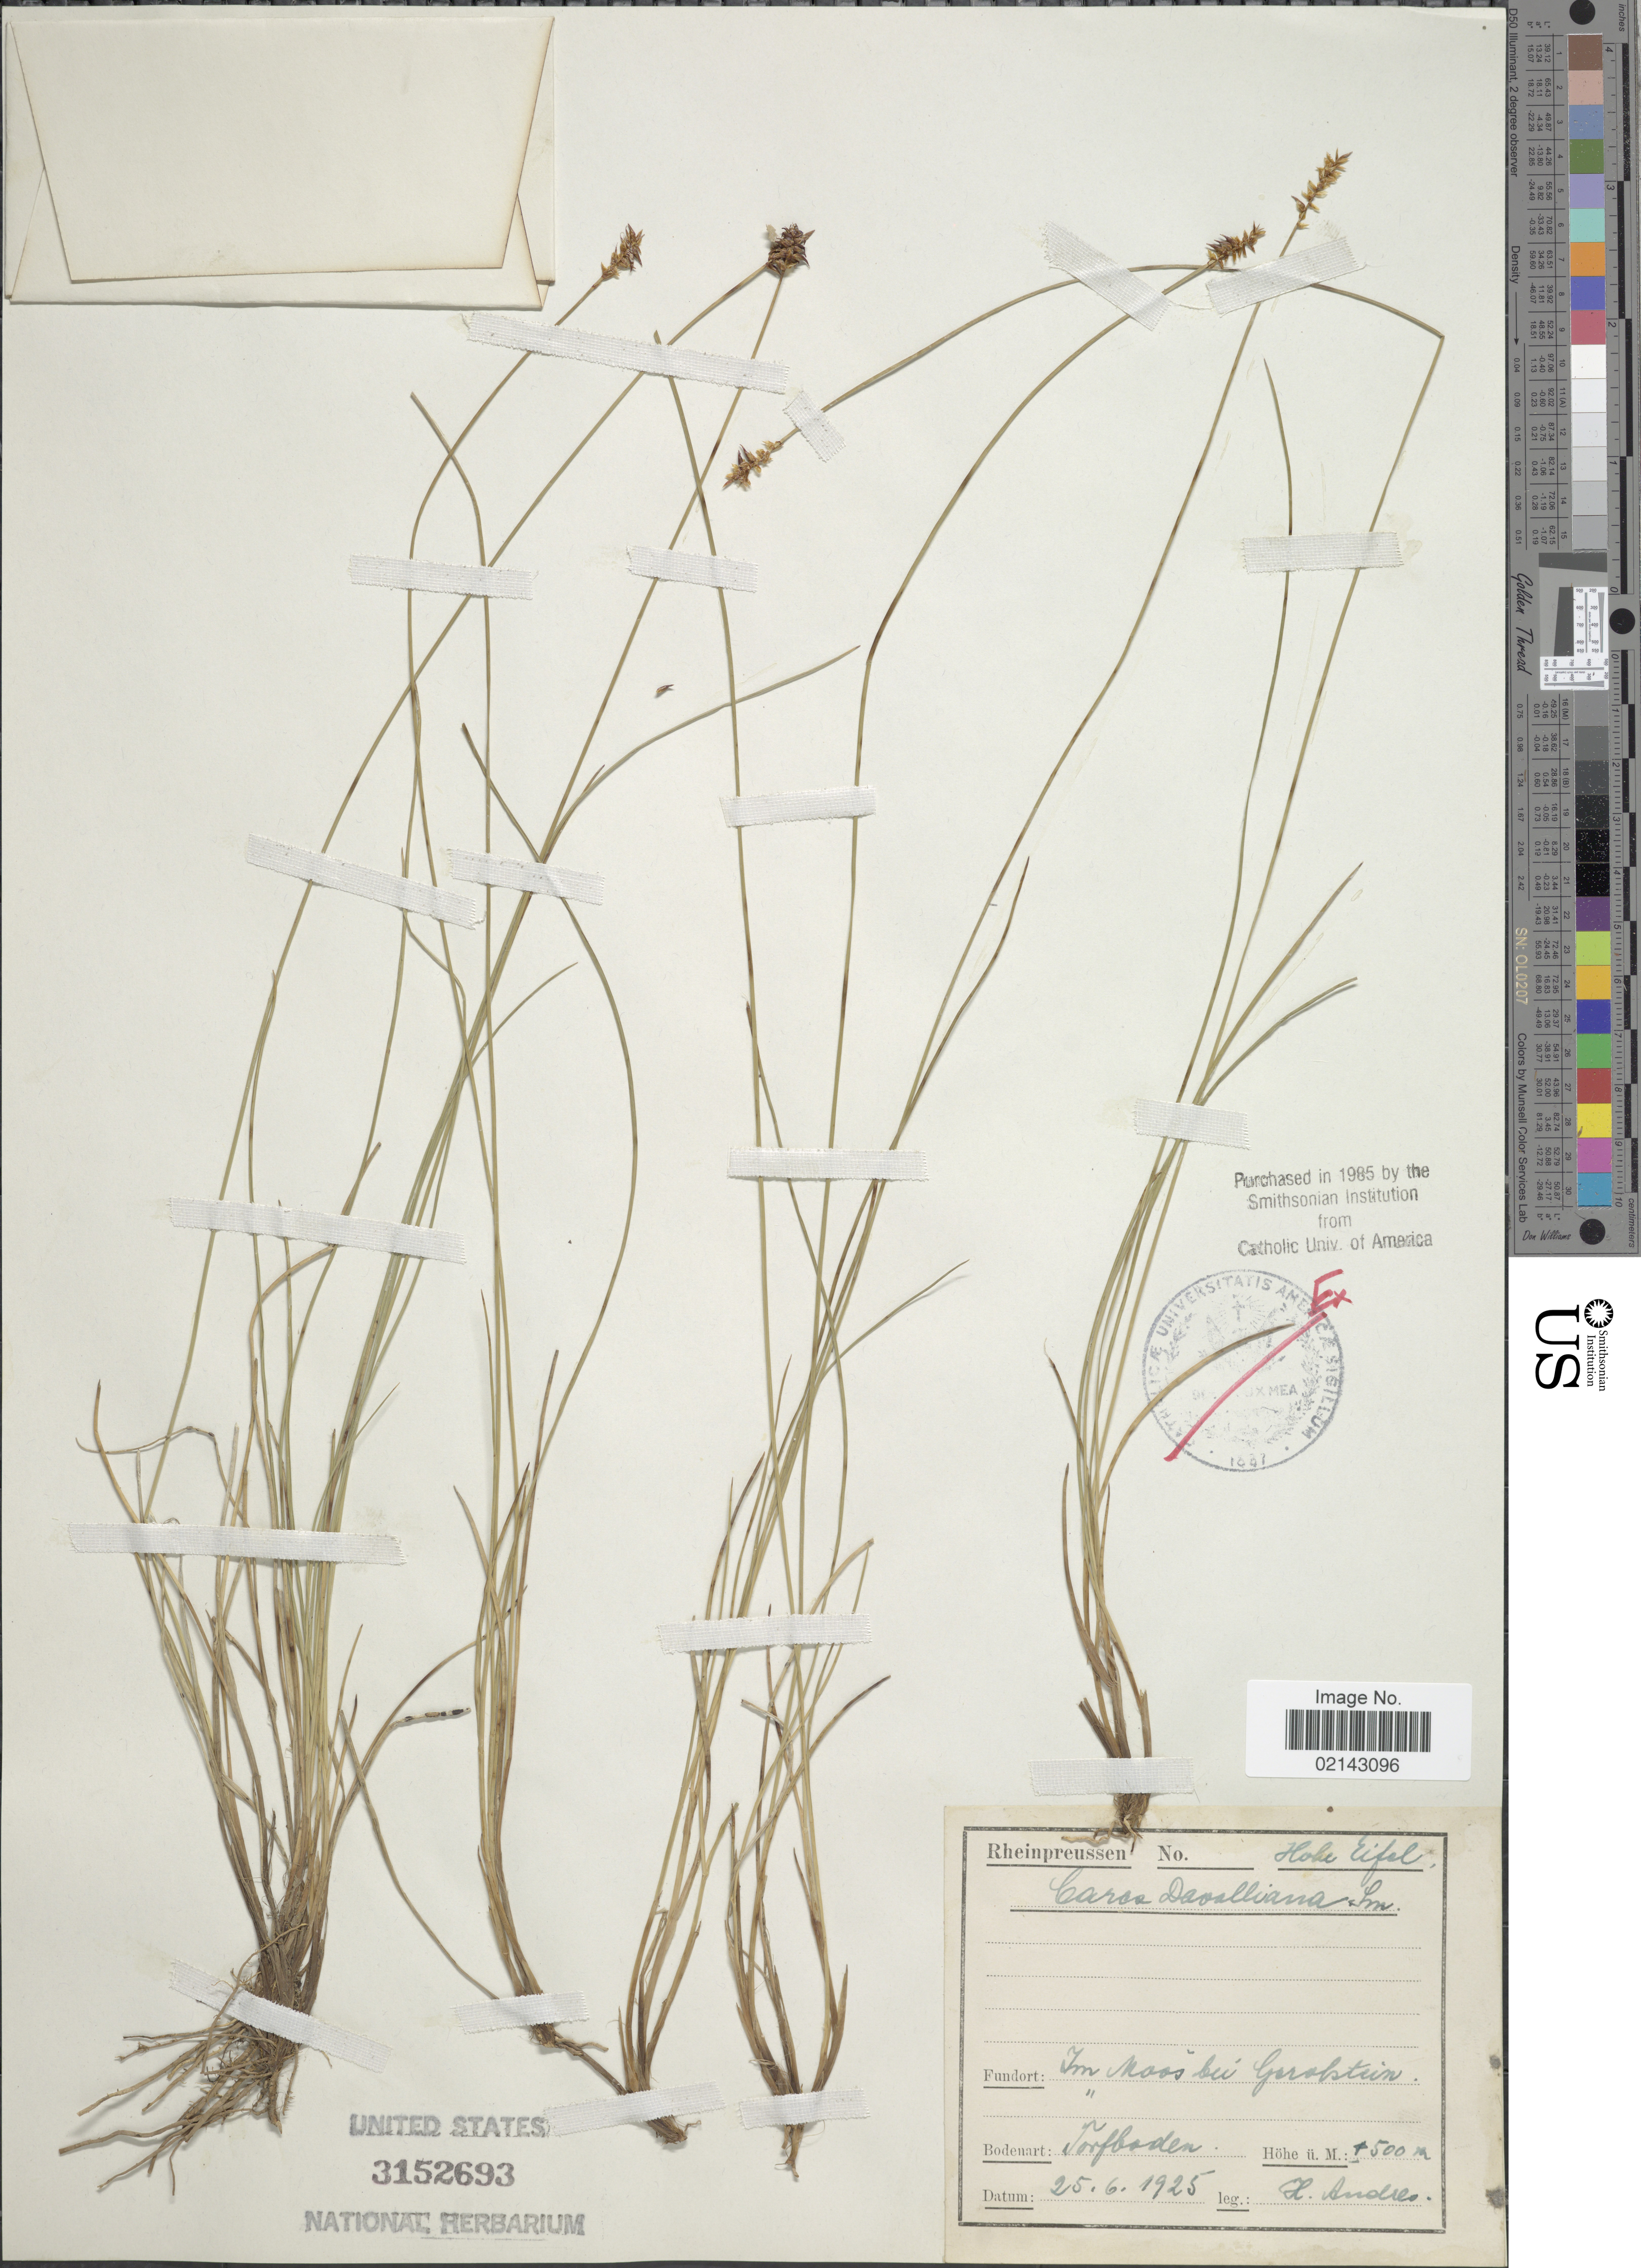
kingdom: Plantae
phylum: Tracheophyta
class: Liliopsida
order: Poales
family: Cyperaceae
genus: Carex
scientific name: Carex davalliana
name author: Sm.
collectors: H. Andres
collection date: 1925-06-25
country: Germany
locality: Im moois bei Grabstein. Bodenart: Torfbaden [interpreted]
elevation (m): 500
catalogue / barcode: US 3152693